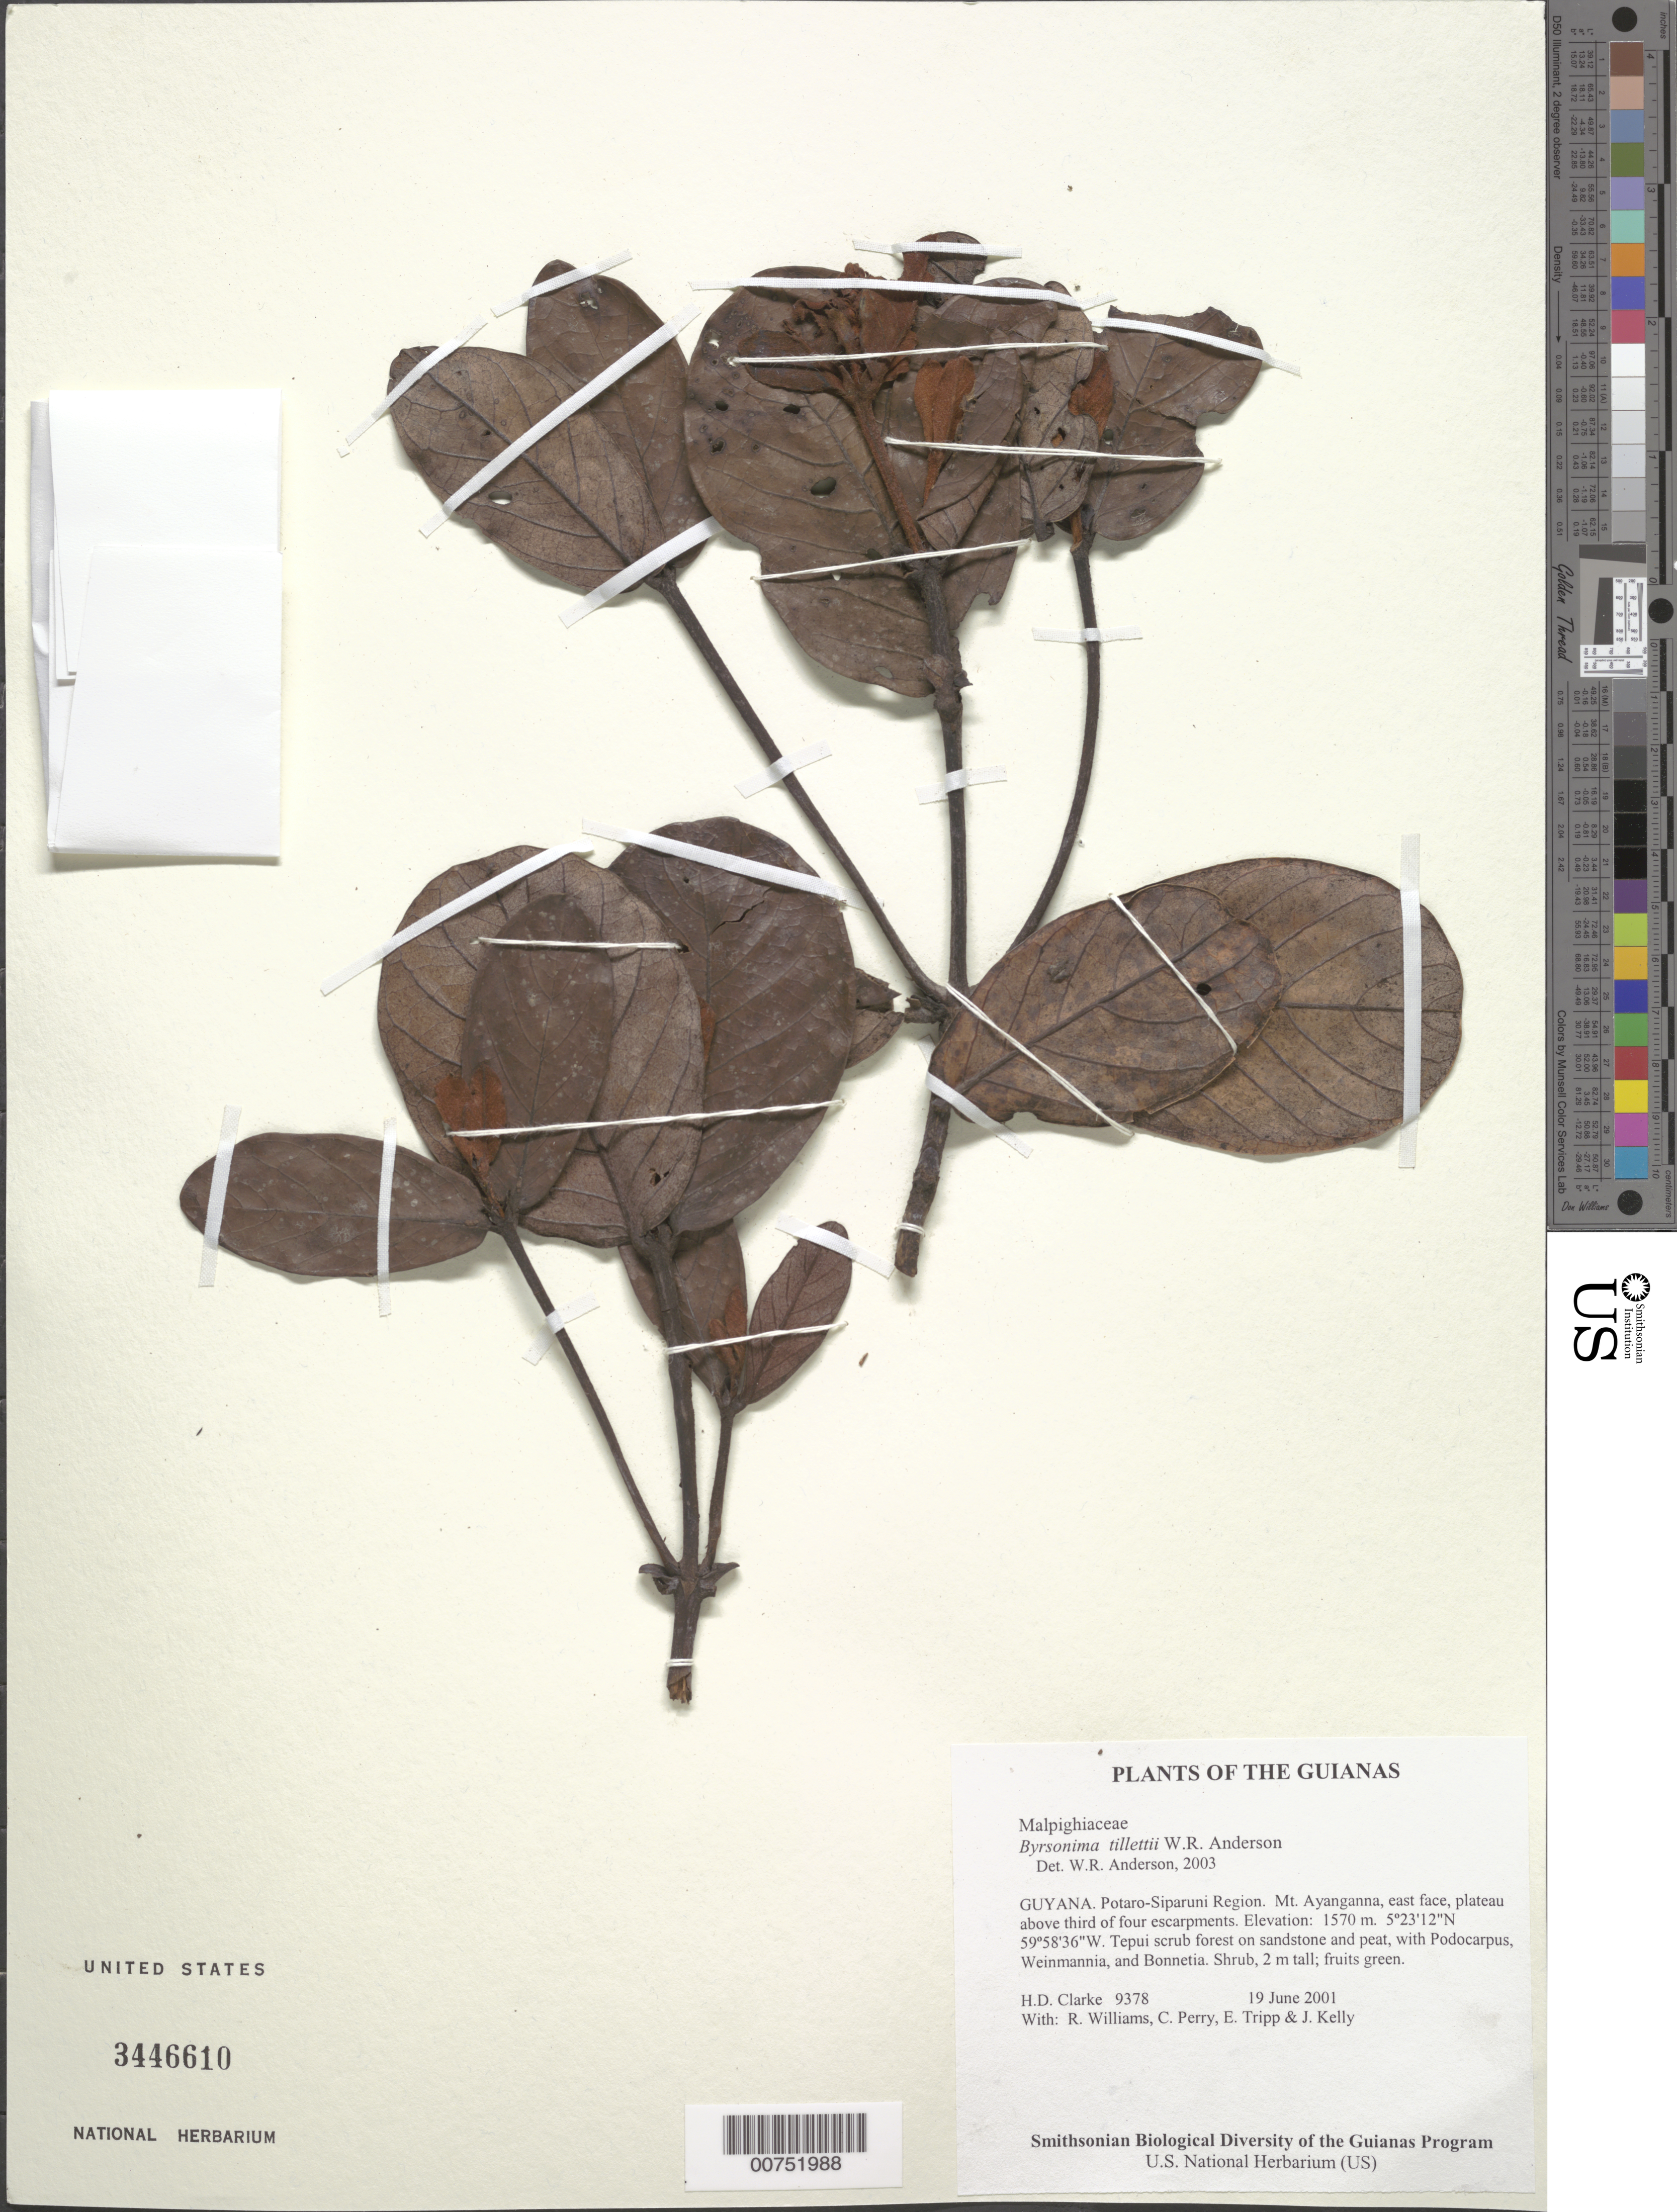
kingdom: Plantae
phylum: Tracheophyta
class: Magnoliopsida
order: Malpighiales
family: Malpighiaceae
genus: Byrsonima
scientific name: Byrsonima tillettii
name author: W.R. Anderson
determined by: Anderson, W. R., (MICH), University of Michigan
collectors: H. D. Clarke, R. Williams, C. Perry, E. Tripp & J. Kelly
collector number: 9378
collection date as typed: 19 June 2001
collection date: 2001-06-19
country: Guyana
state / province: Potaro-Siparuni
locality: Mt. Ayanganna, east face, plateau above third of four escarpments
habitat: Tepui scrub forest on sandstone and peat, with Podocarpus, Weinmannia, and Bonnetia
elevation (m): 1570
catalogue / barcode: US 3446610